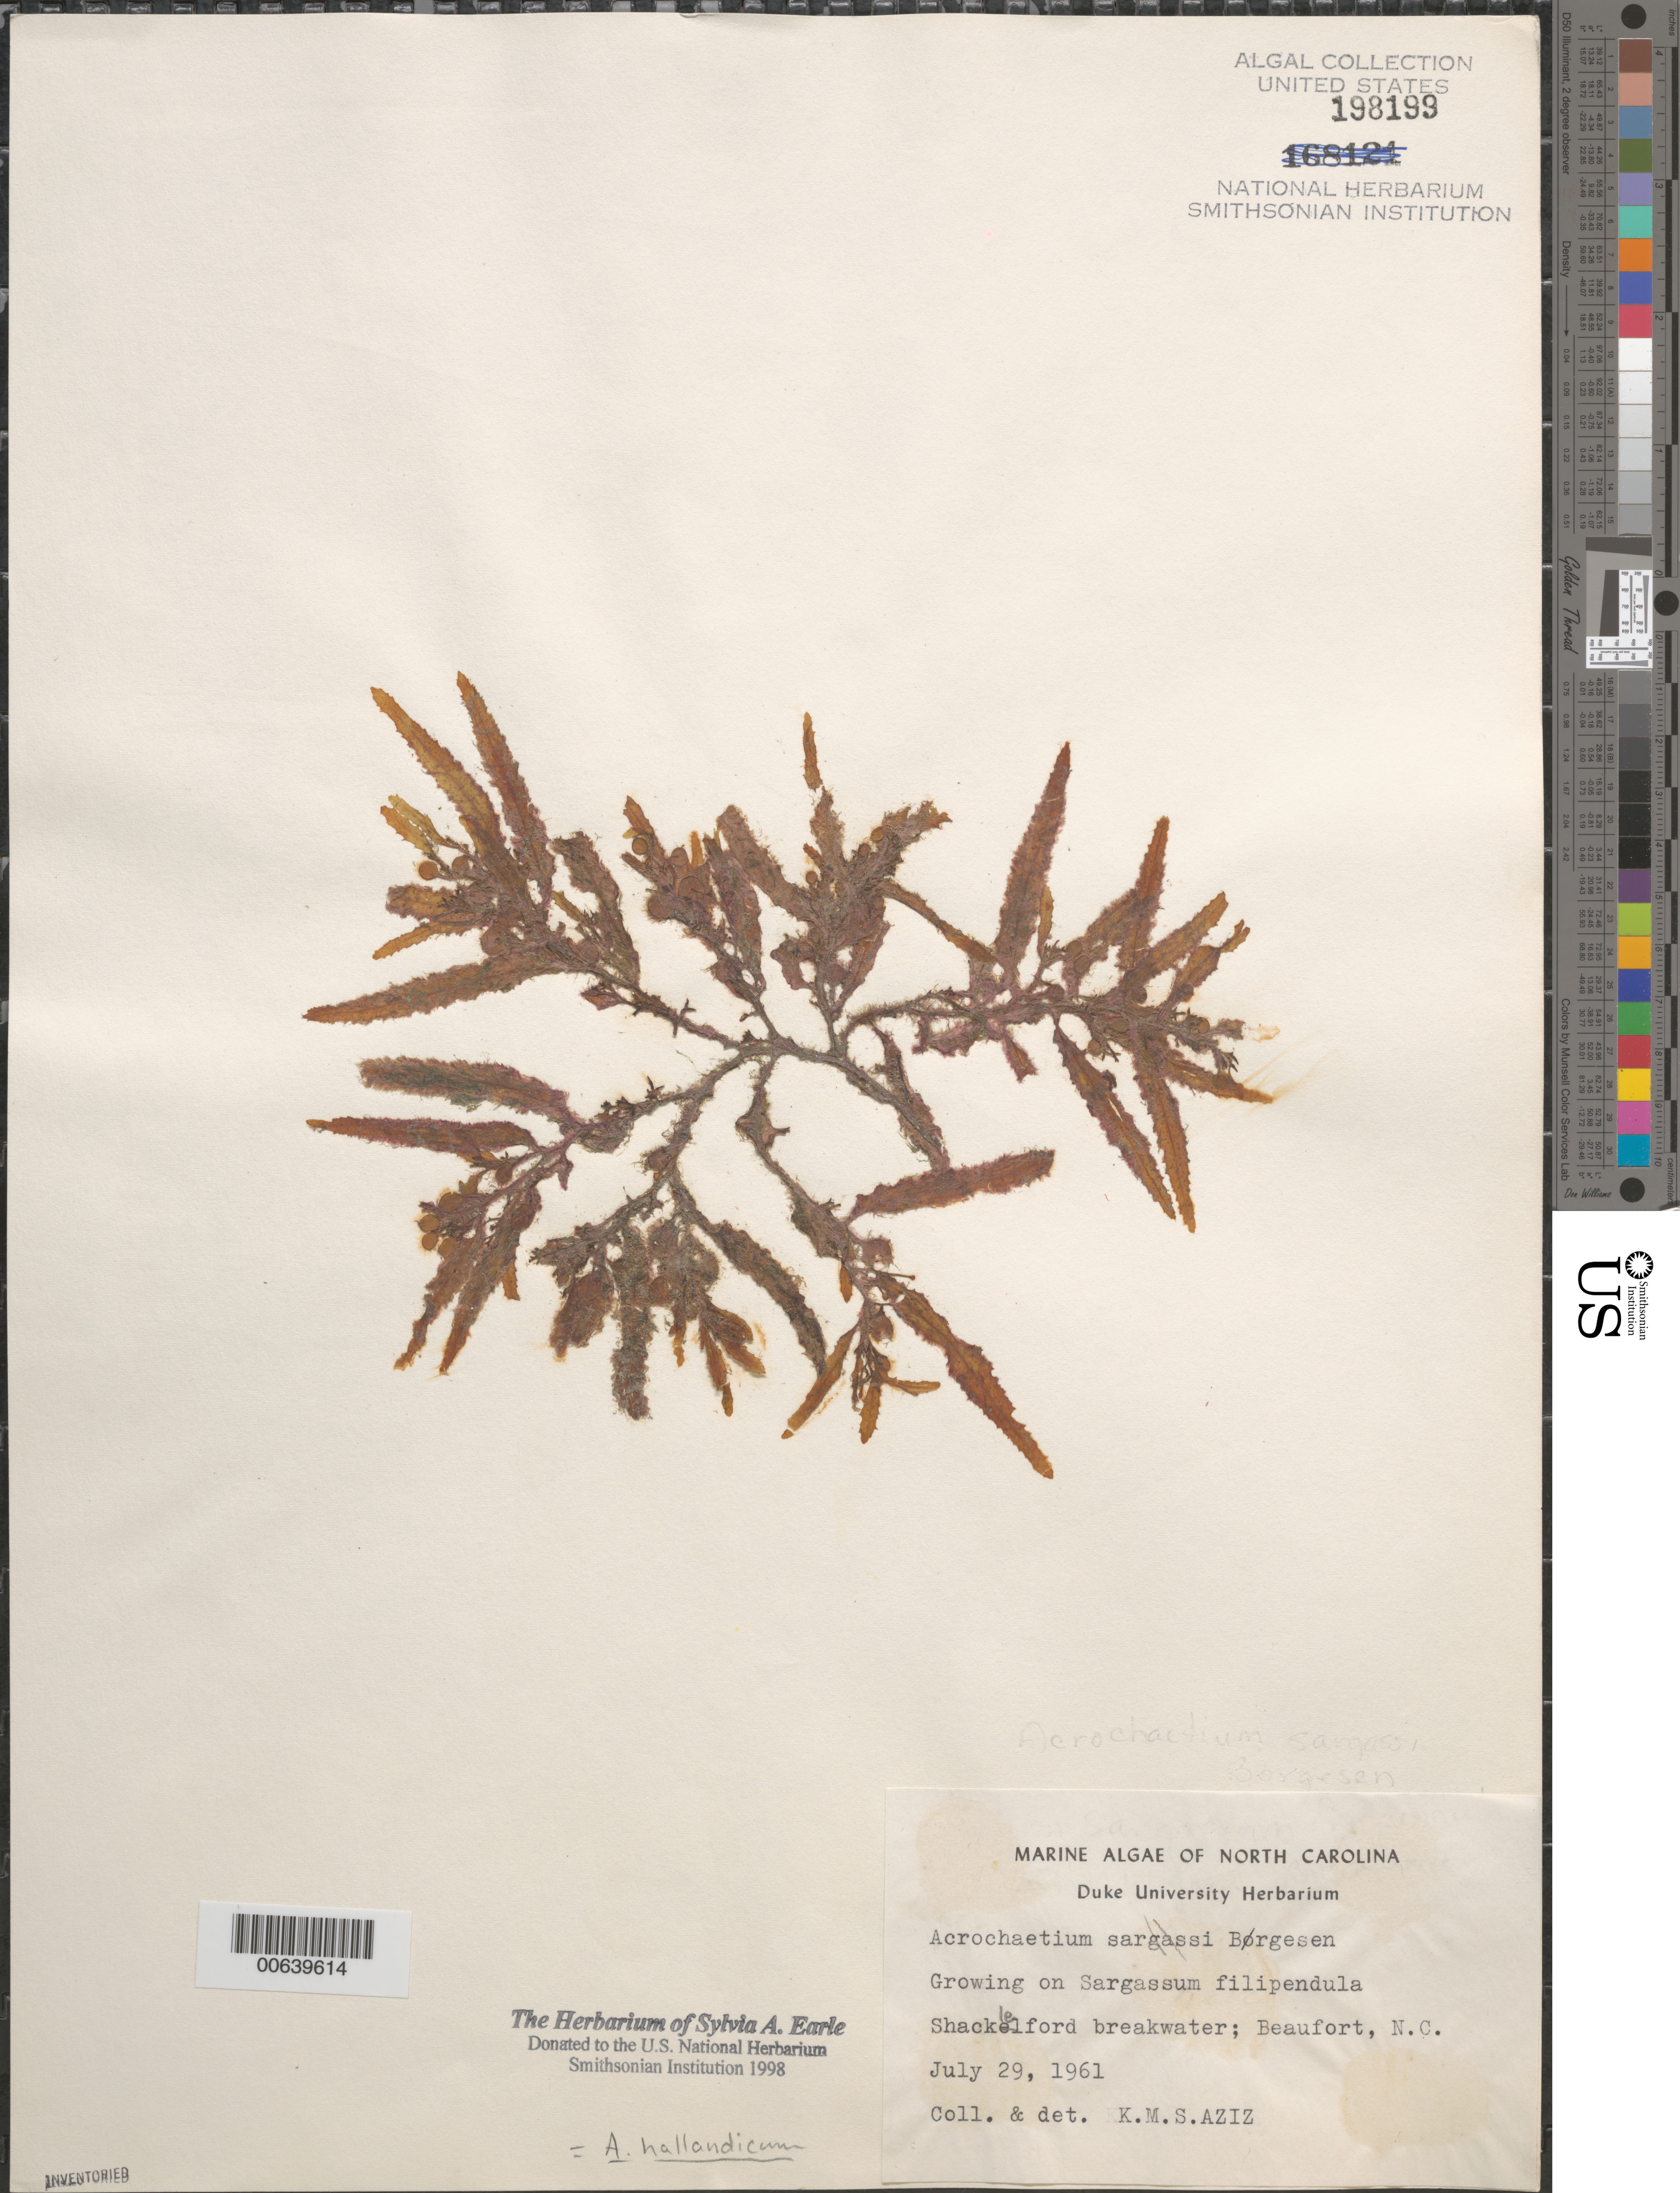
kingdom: Plantae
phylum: Rhodophyta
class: Florideophyceae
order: Colaconematales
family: Colaconemataceae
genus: Colaconema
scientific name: Colaconema hallandicum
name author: (Kylin) Afonso-Carrillo et al.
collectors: K. M. Aziz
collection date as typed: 29 Jul 1961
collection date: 1961-07-29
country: United States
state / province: North Carolina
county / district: Carteret County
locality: Shackleford breakwater, Beaufort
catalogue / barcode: US 198199